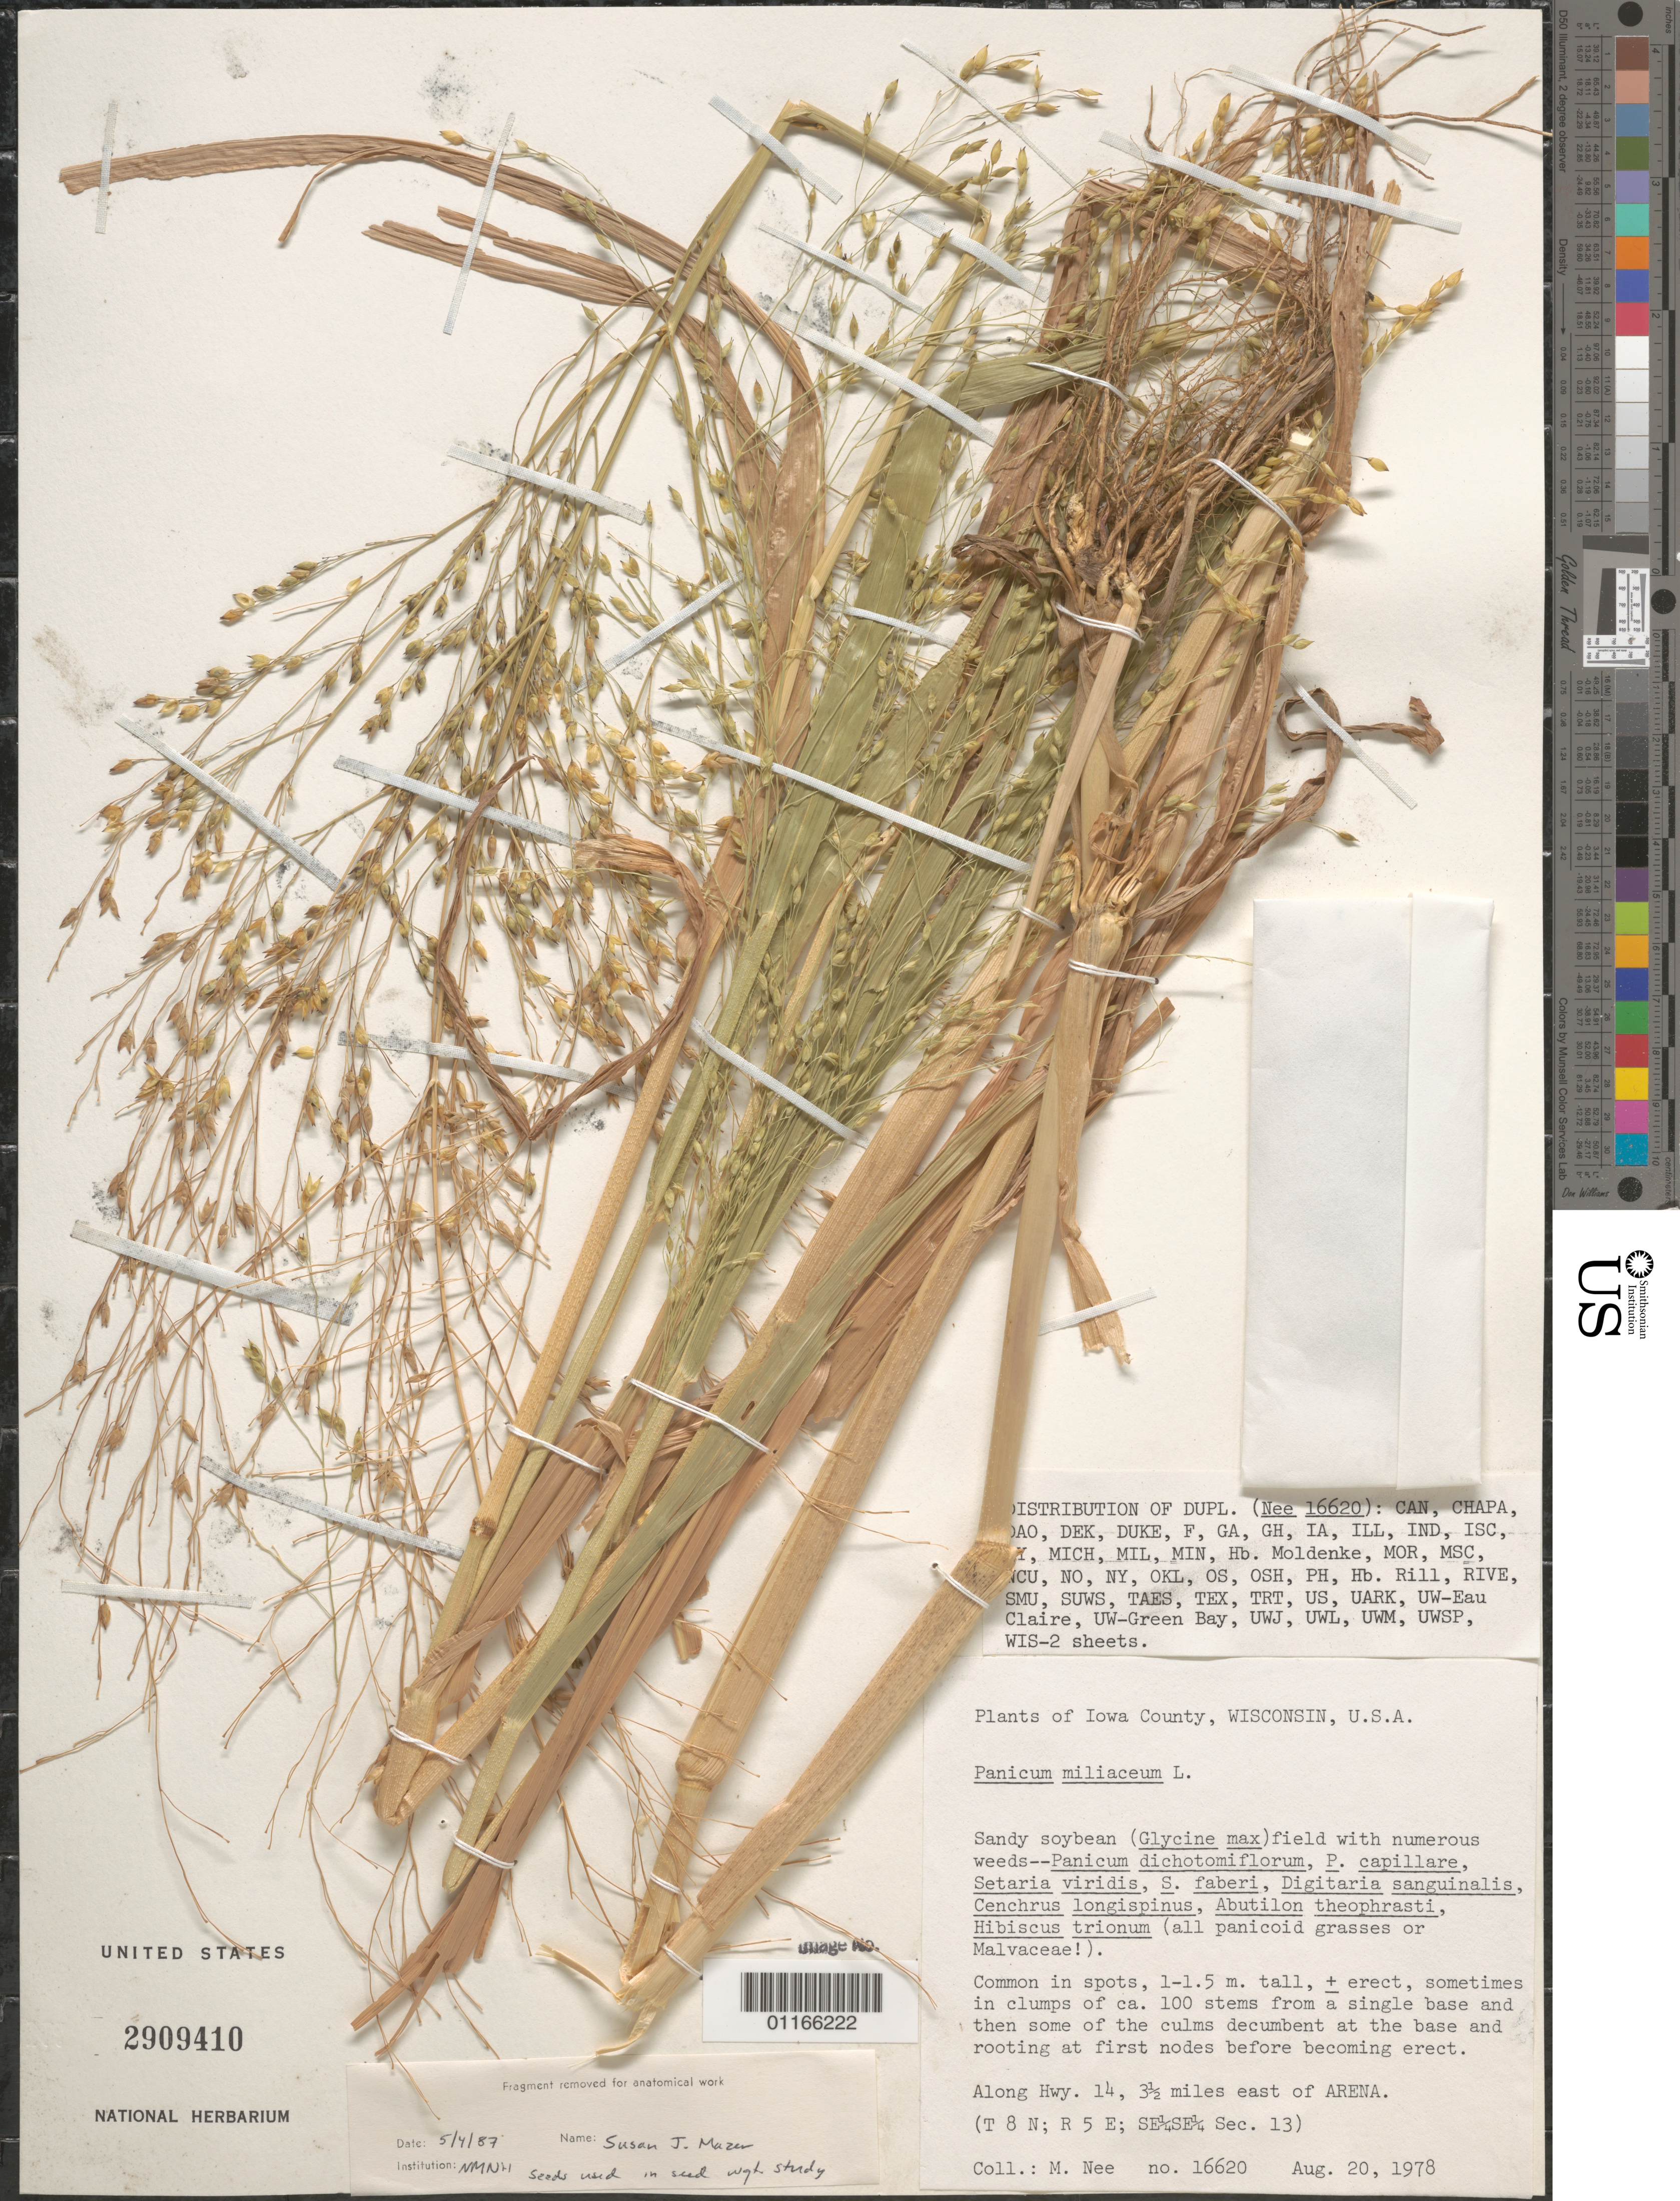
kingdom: Plantae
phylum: Tracheophyta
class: Liliopsida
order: Poales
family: Poaceae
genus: Panicum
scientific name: Panicum miliaceum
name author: L.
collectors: M. Nee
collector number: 16620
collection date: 1978-08-20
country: United States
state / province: Wisconsin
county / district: Iowa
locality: Along Hwy. 14, 3.5 miles east of Arena. (T8N; R5E; SE1/4 SE1/4 Sec. 13)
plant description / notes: Fragment removed for anatomical work Date: 5/4/87 Name: Susan J. Mazer Institution: NMNH seeds used in seed wgt study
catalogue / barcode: US 2909410